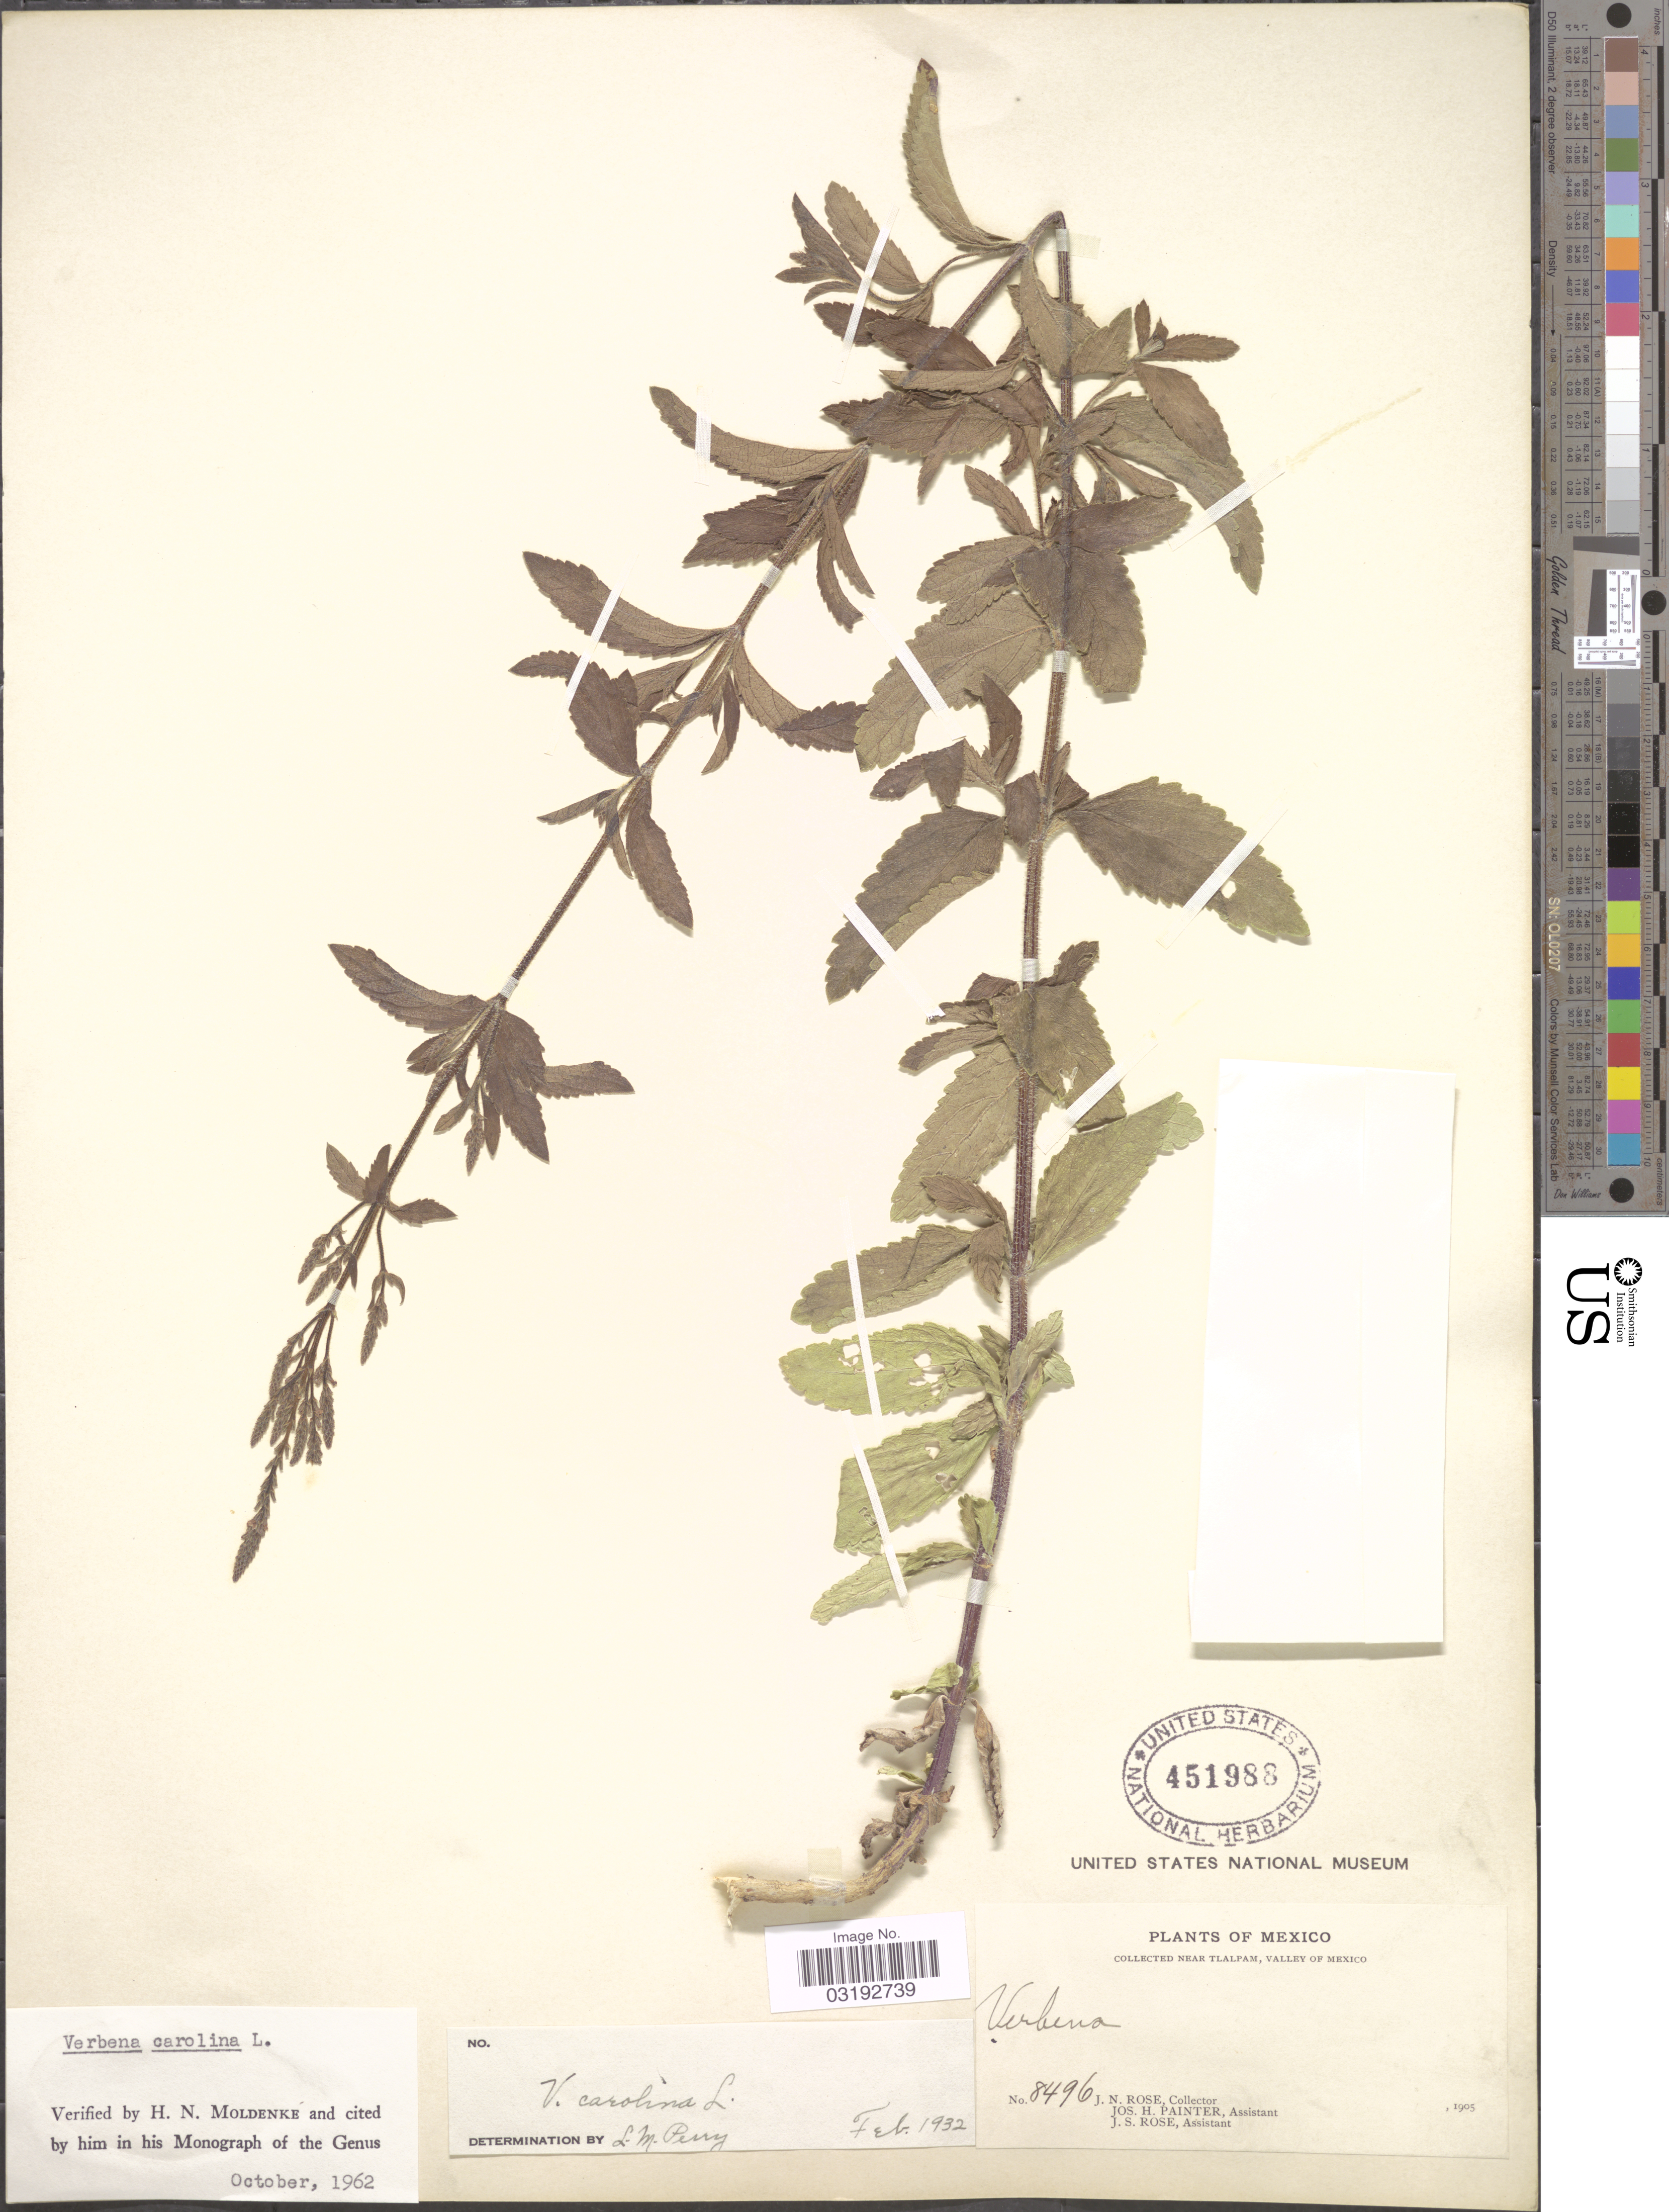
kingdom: Plantae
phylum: Tracheophyta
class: Magnoliopsida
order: Lamiales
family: Verbenaceae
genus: Verbena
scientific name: Verbena carolina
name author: L.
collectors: J. N. Rose, J. H. Painter & J. S. Rose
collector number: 8496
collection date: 1905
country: Mexico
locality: Near Tlalpam, Valley of Mexico.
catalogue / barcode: US 451988